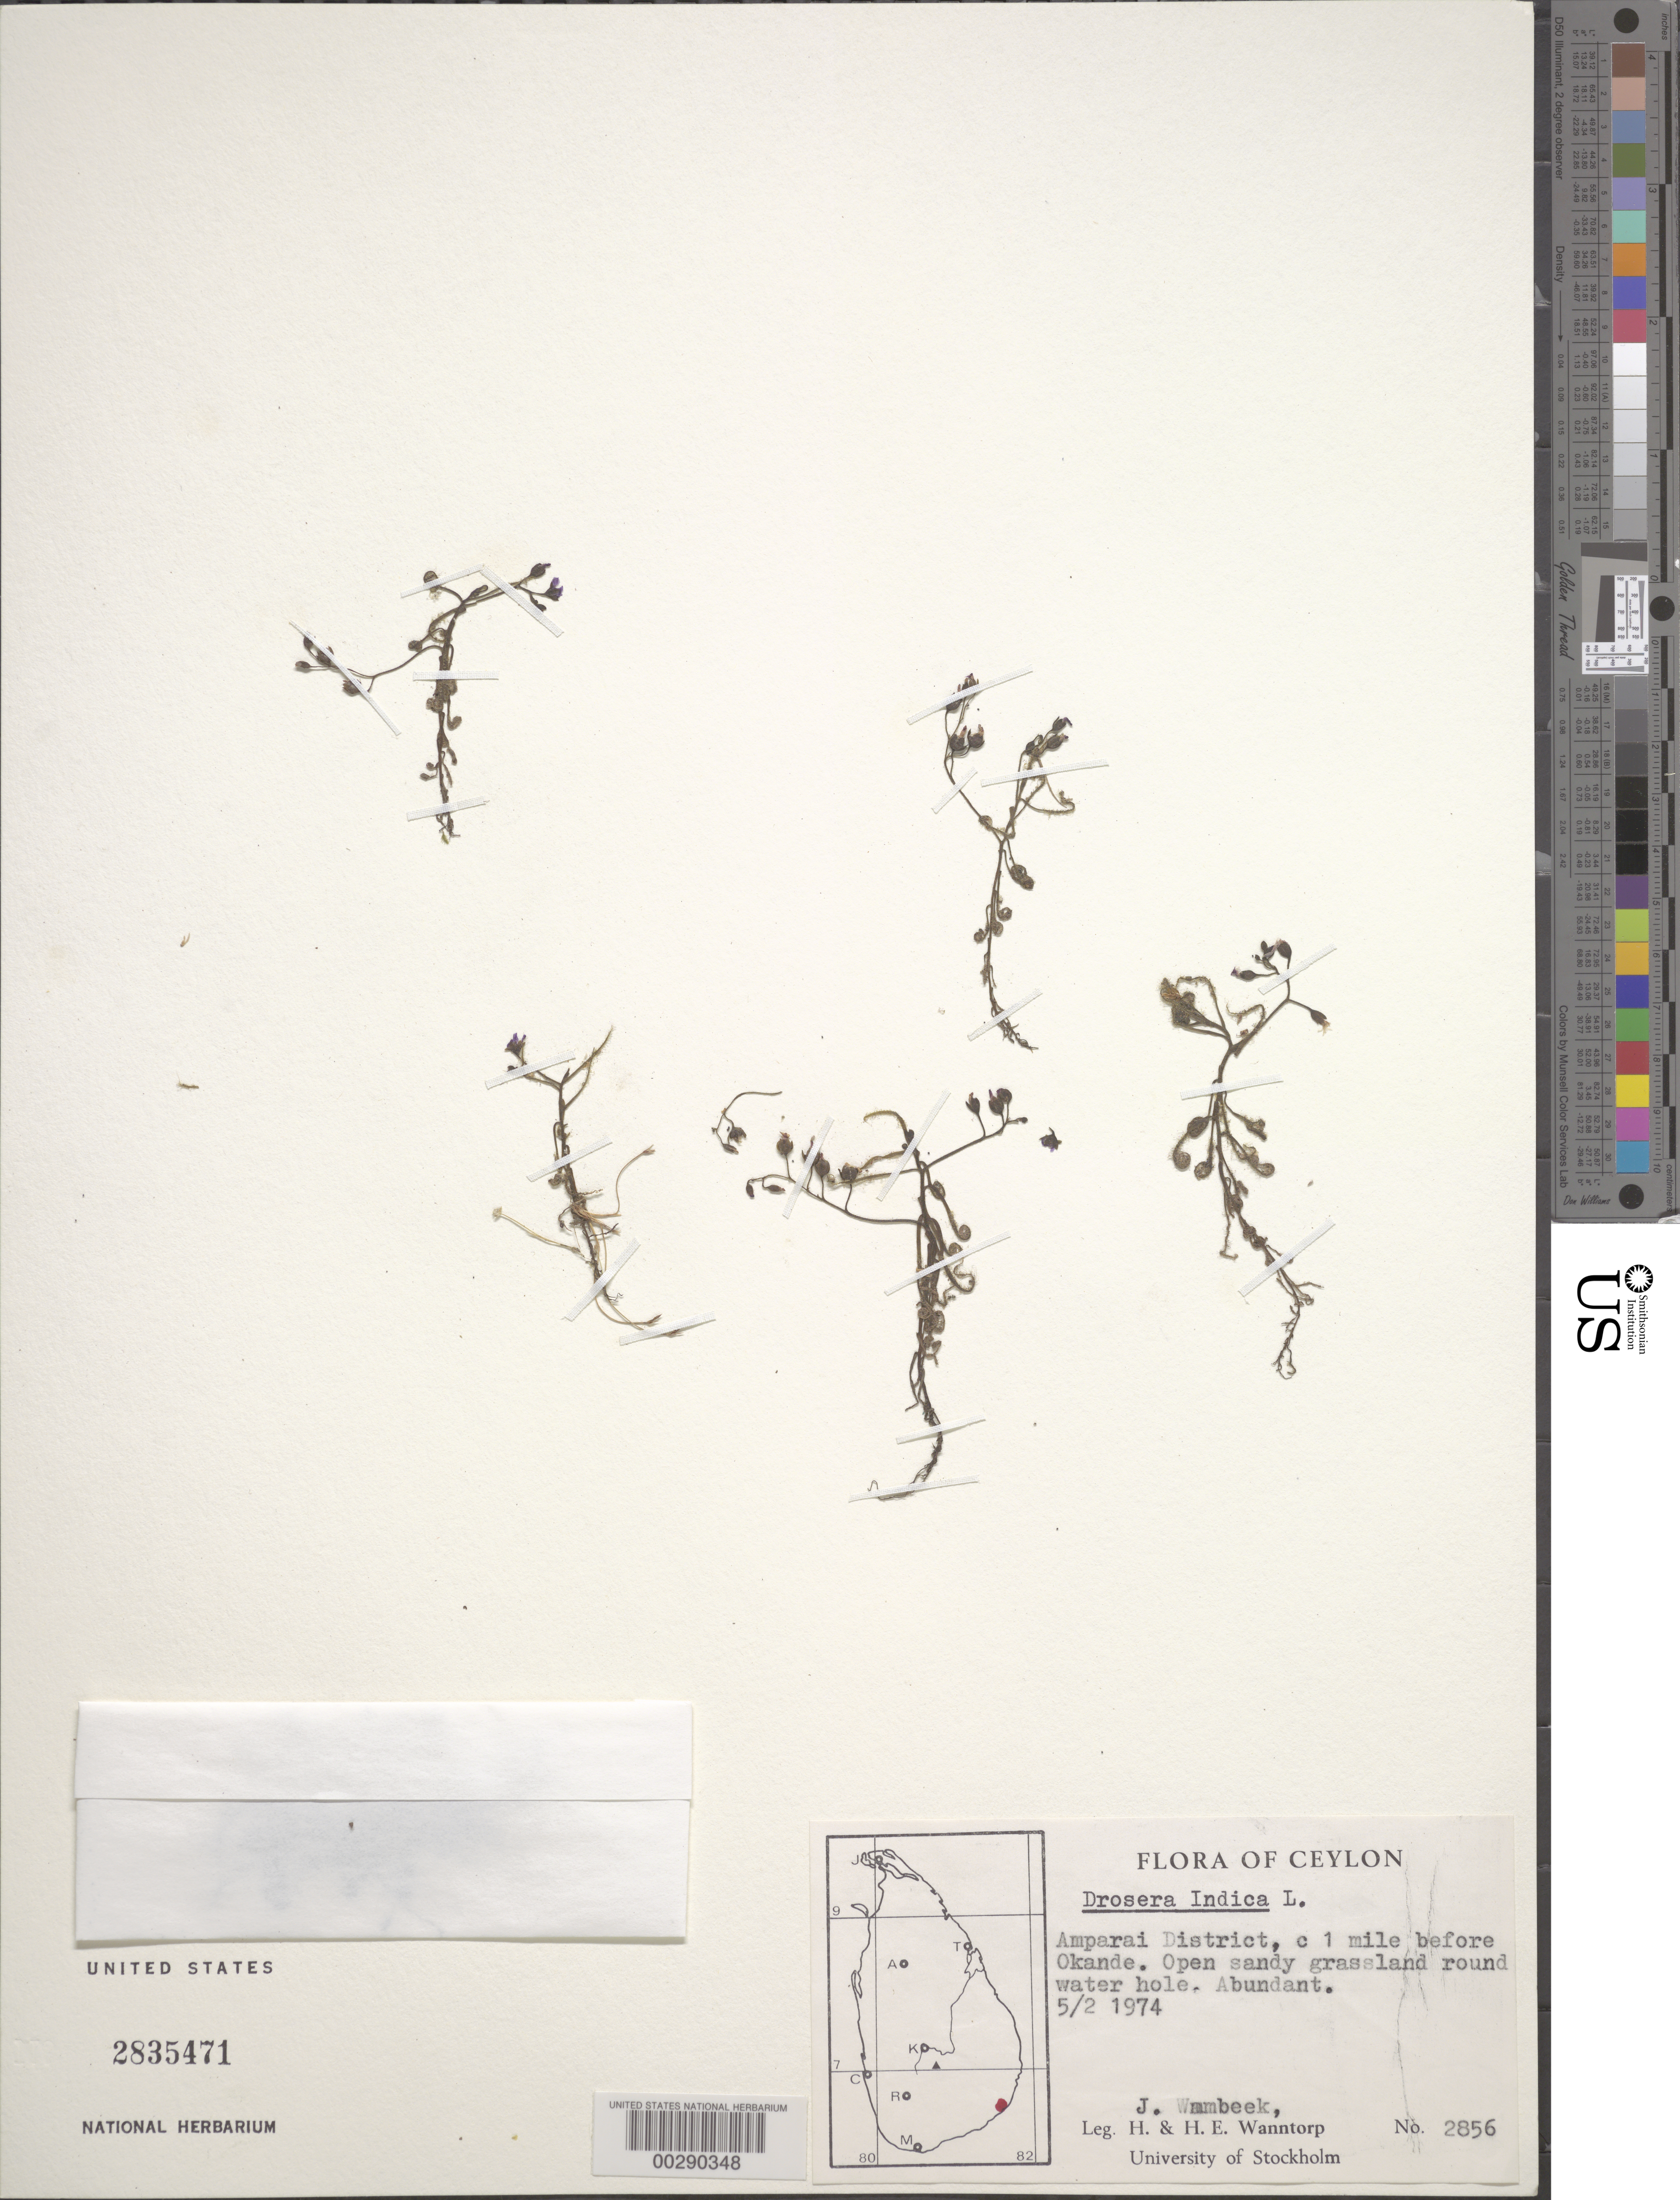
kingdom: Plantae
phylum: Tracheophyta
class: Magnoliopsida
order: Caryophyllales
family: Droseraceae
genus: Drosera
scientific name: Drosera indica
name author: L.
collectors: J. Wambeek, H. Wanntorp & H.-E. Wanntorp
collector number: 2856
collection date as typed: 05 Feb 1974 or 02 May 1974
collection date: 1974-02-05 or 1974-05-02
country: Sri Lanka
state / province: Eastern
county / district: Amparai Dist.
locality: Before okande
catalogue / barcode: US 2835471